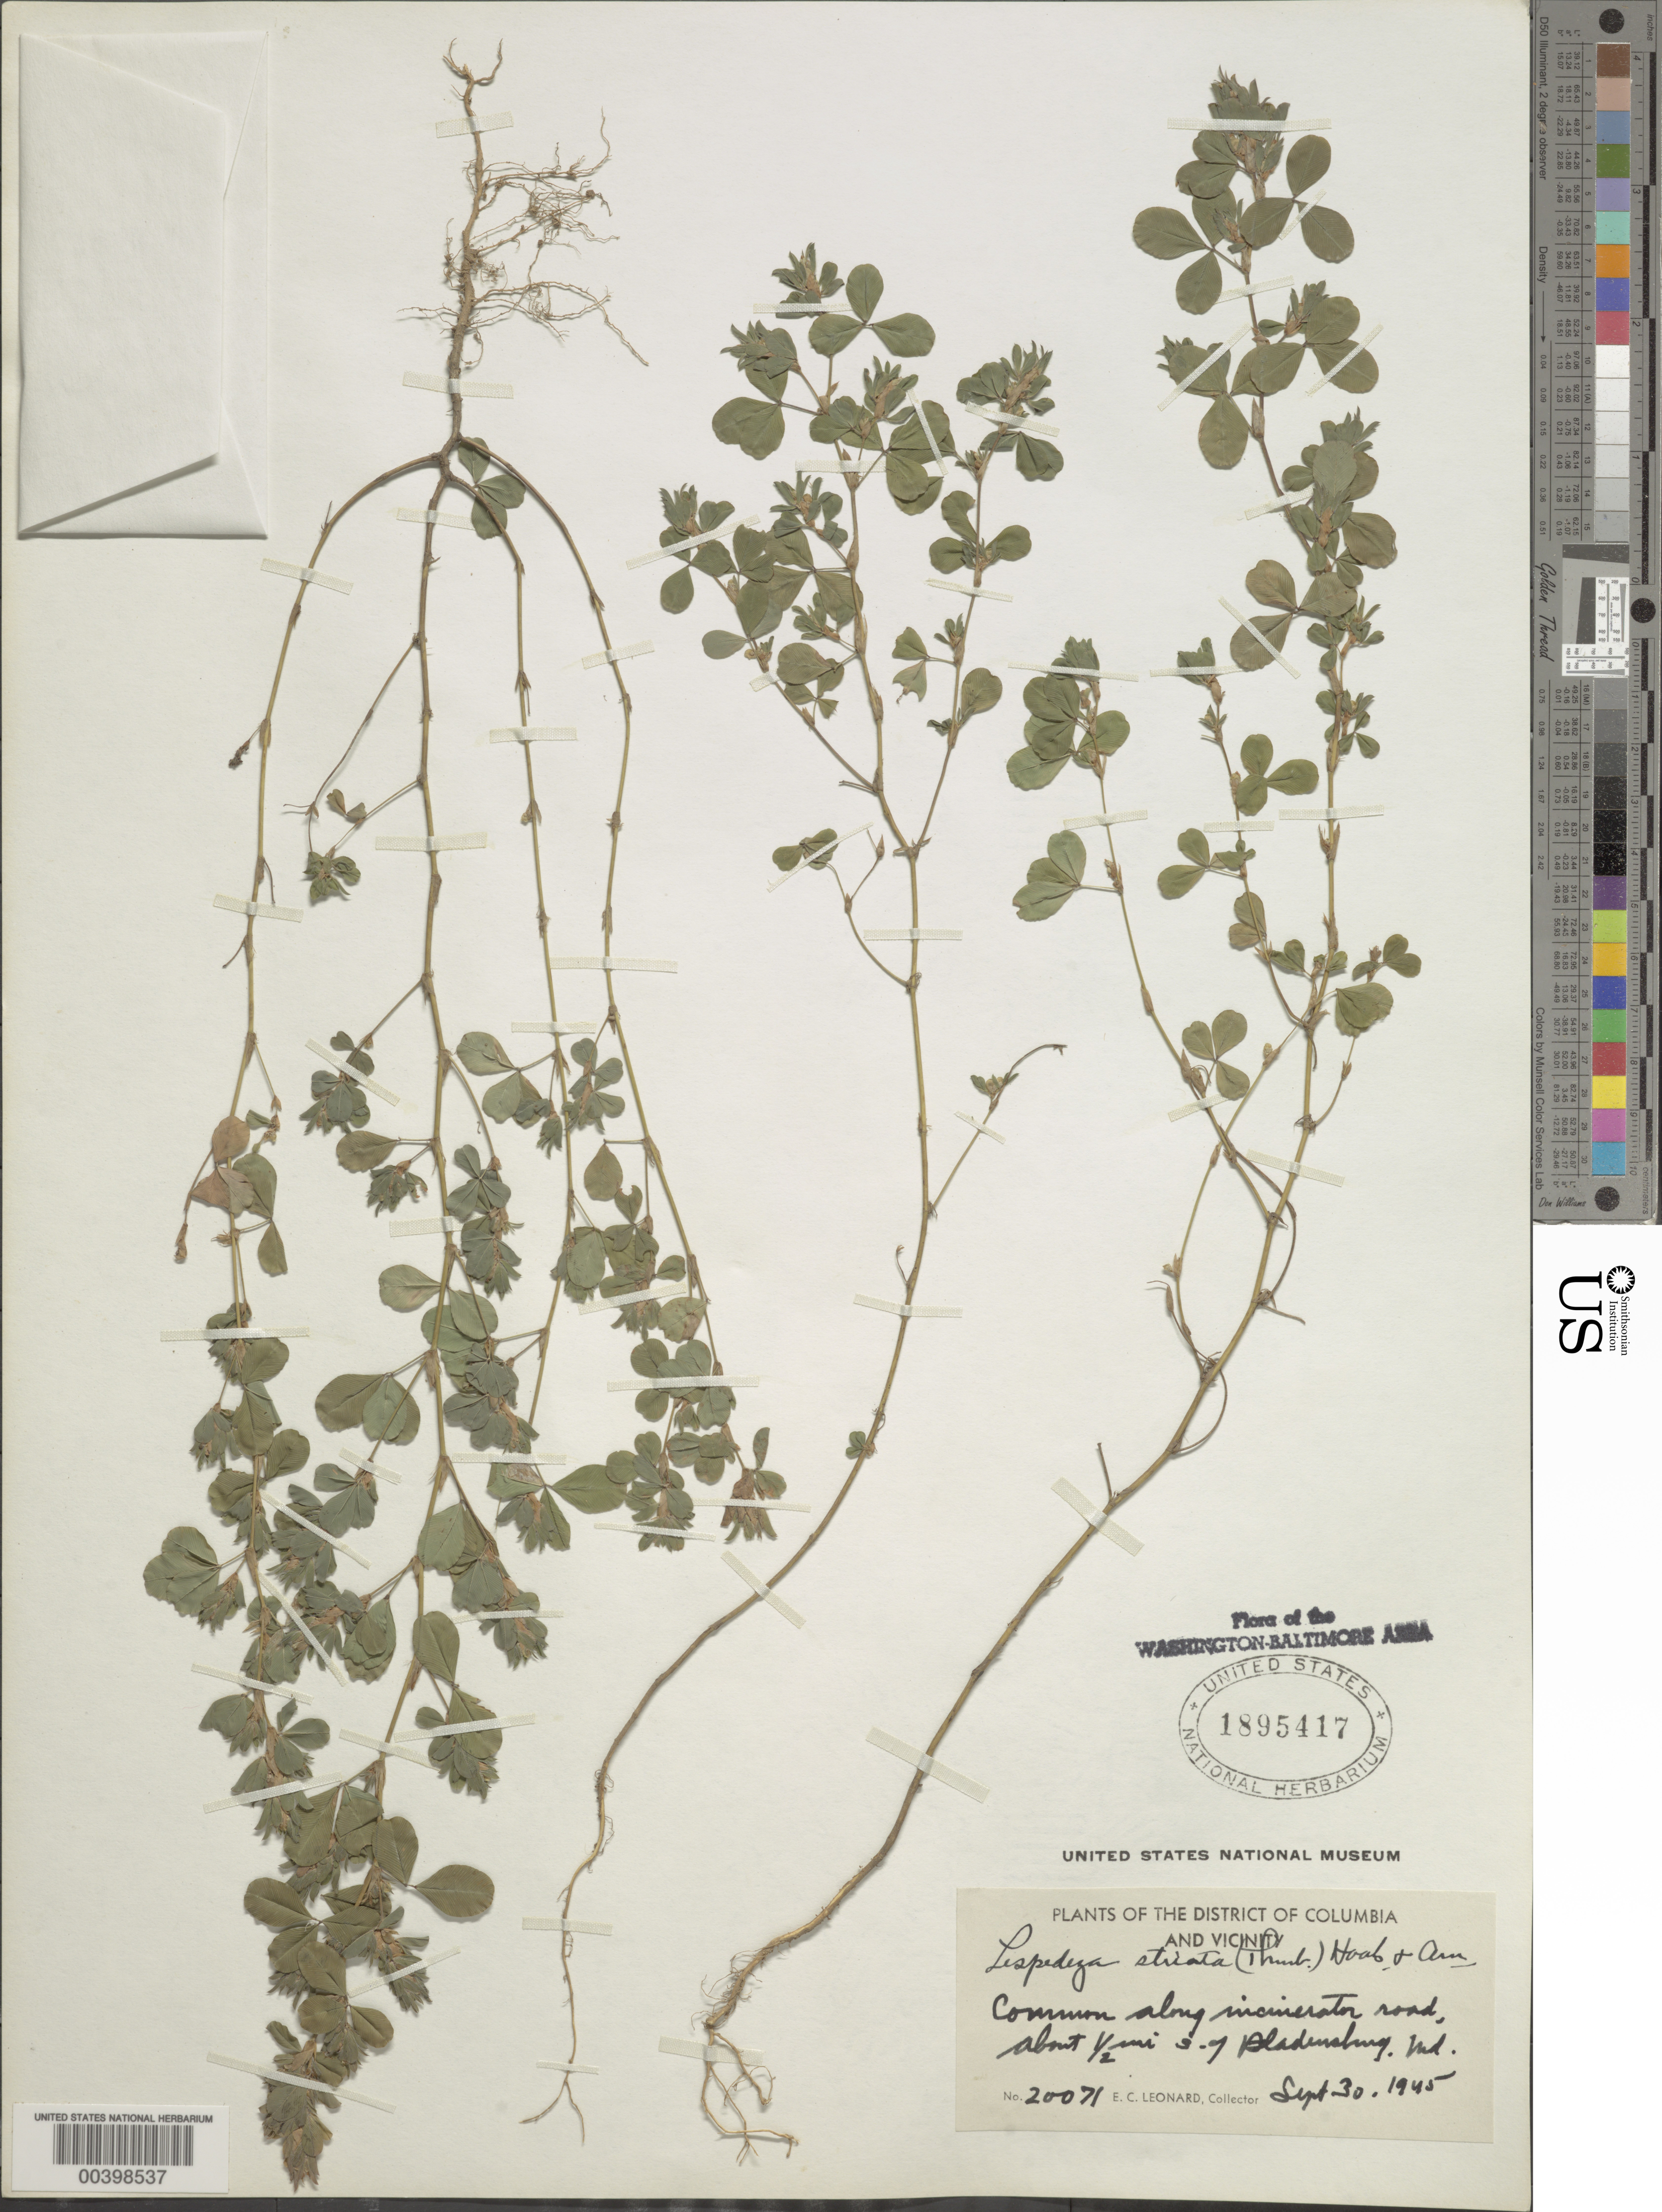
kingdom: Plantae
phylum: Tracheophyta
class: Magnoliopsida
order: Fabales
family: Fabaceae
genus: Kummerowia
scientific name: Kummerowia striata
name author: (Thunb.) Schindl.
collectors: E. C. Leonard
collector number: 20071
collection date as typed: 30 Sep 1945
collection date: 1945-09-30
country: United States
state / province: Maryland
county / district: Prince George's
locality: South of Bladensburg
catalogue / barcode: US 1895417